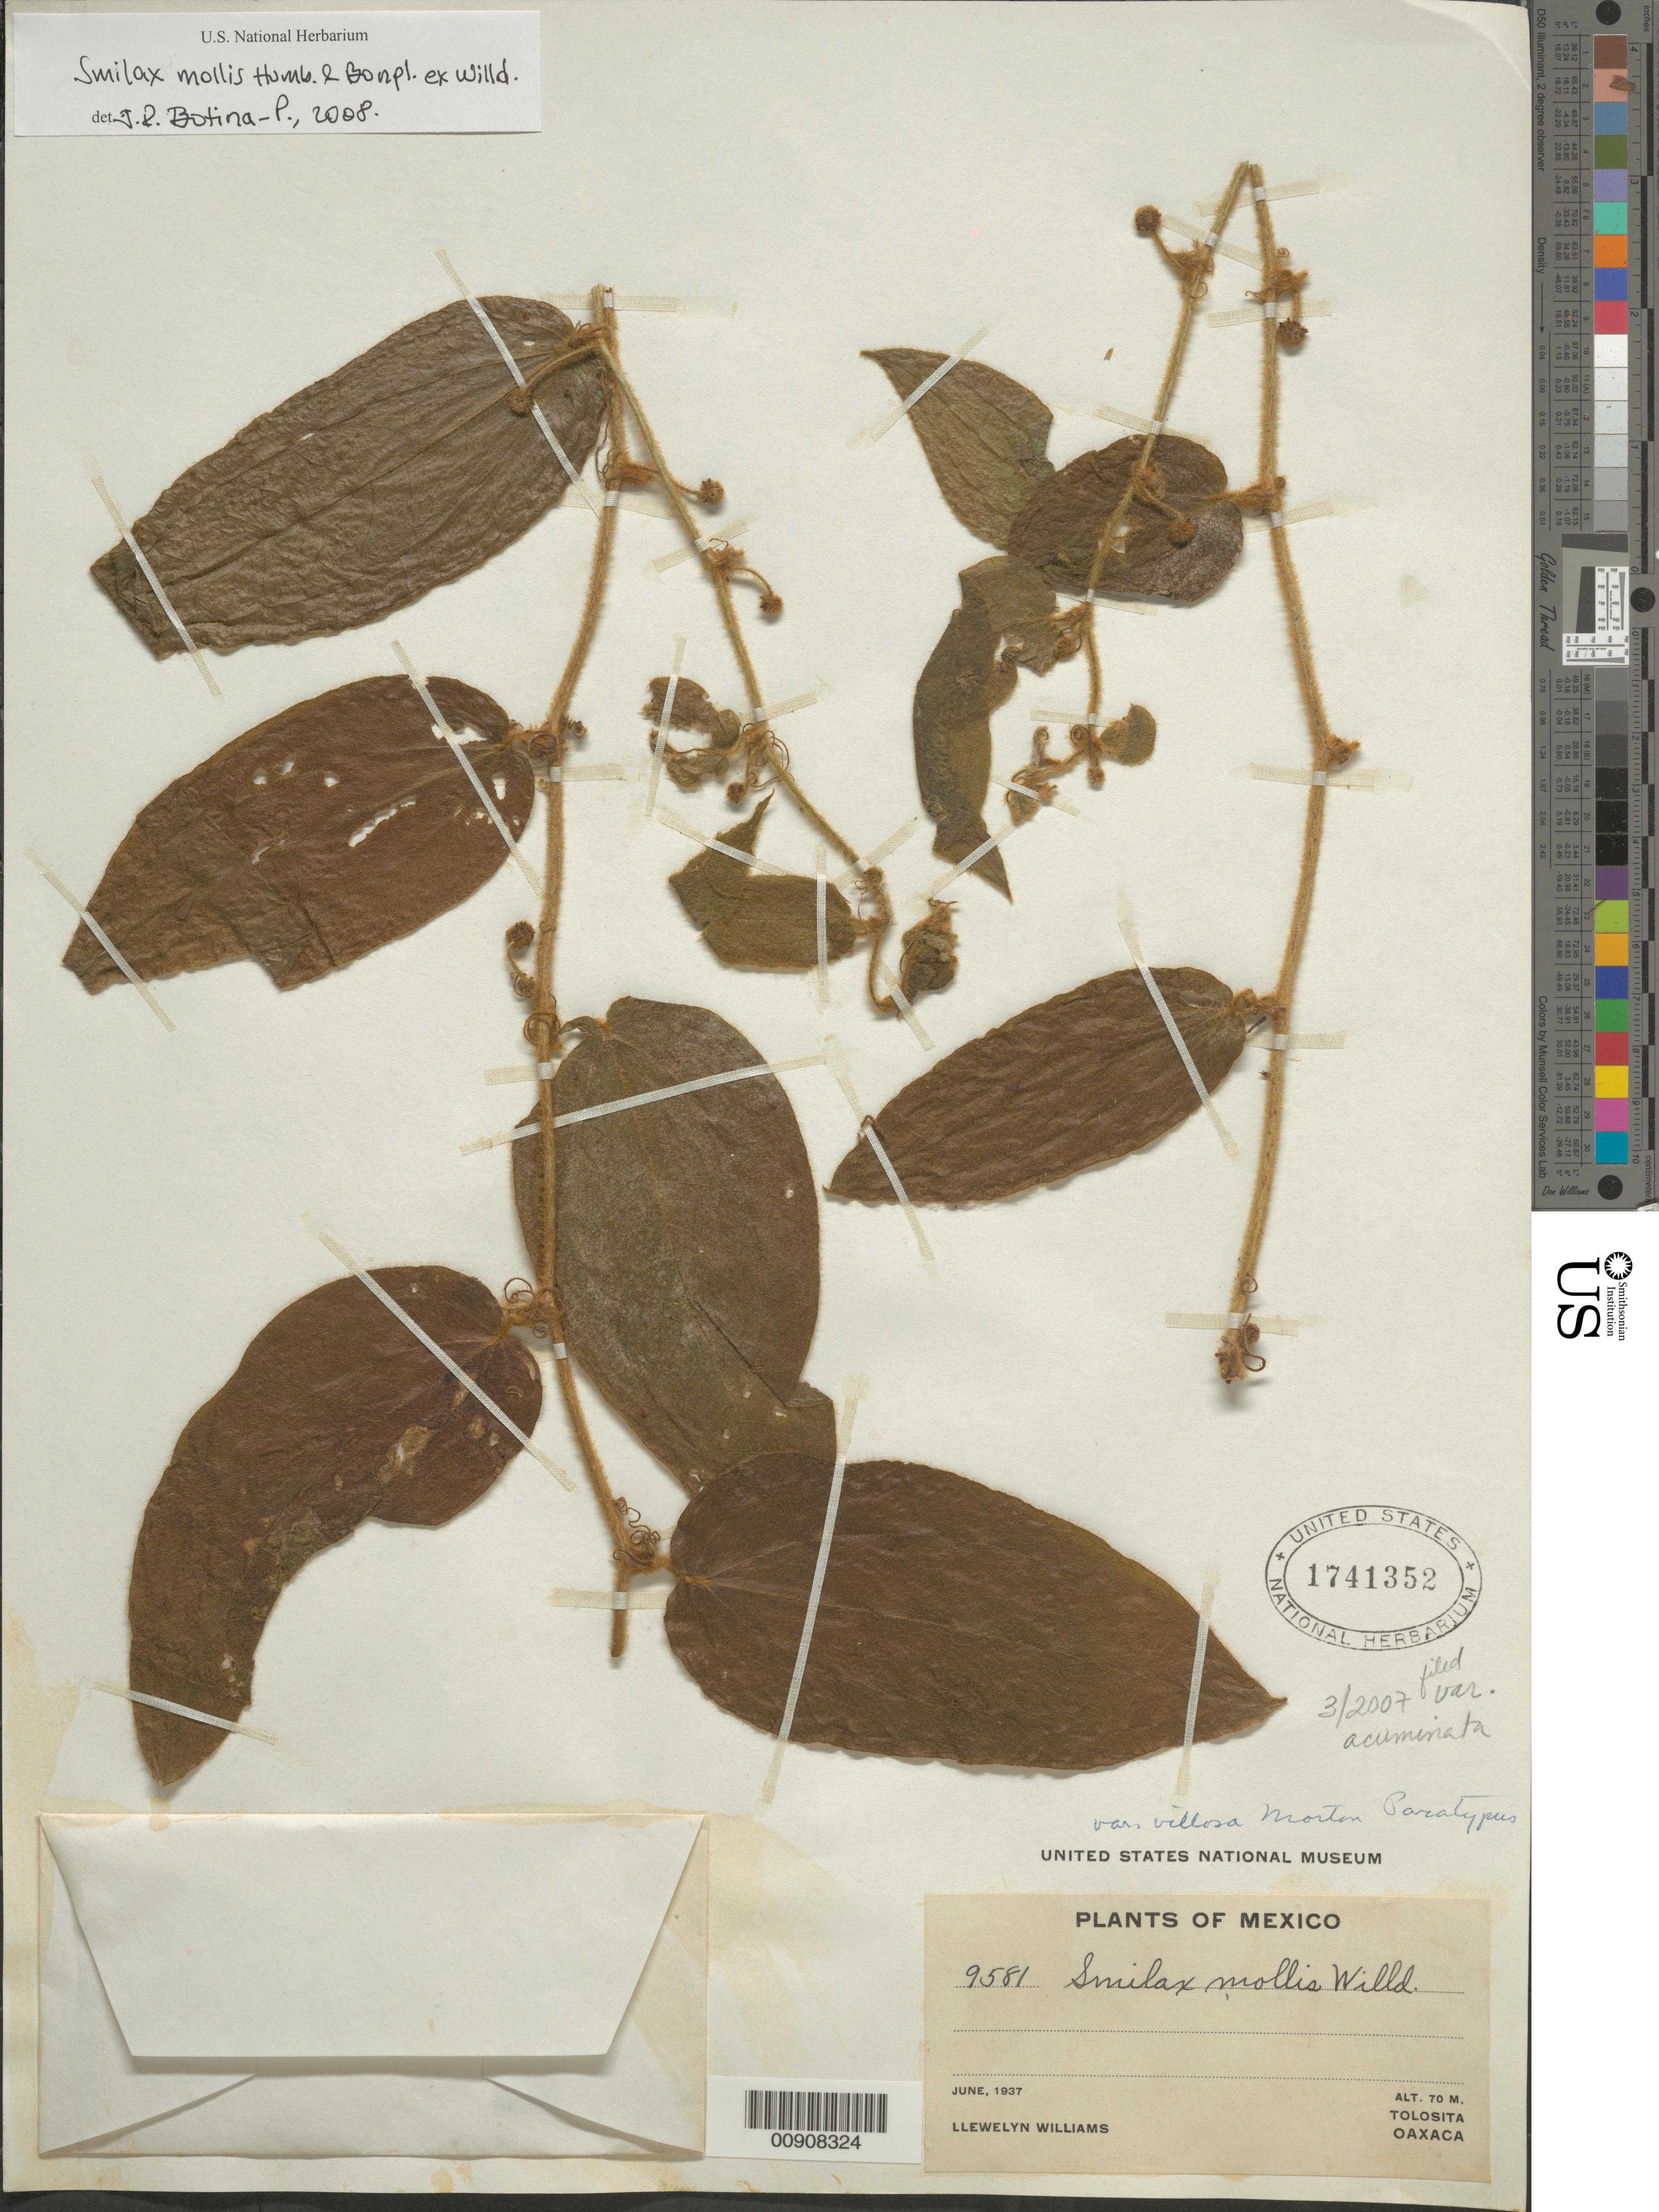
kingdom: Plantae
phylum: Tracheophyta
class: Liliopsida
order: Liliales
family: Smilacaceae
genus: Smilax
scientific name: Smilax mollis var. acuminata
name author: A. DC.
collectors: L. Williams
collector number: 9581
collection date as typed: Jun 1937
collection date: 1937-06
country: Mexico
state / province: Oaxaca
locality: Tolosita, Oaxaca.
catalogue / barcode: US 1741352